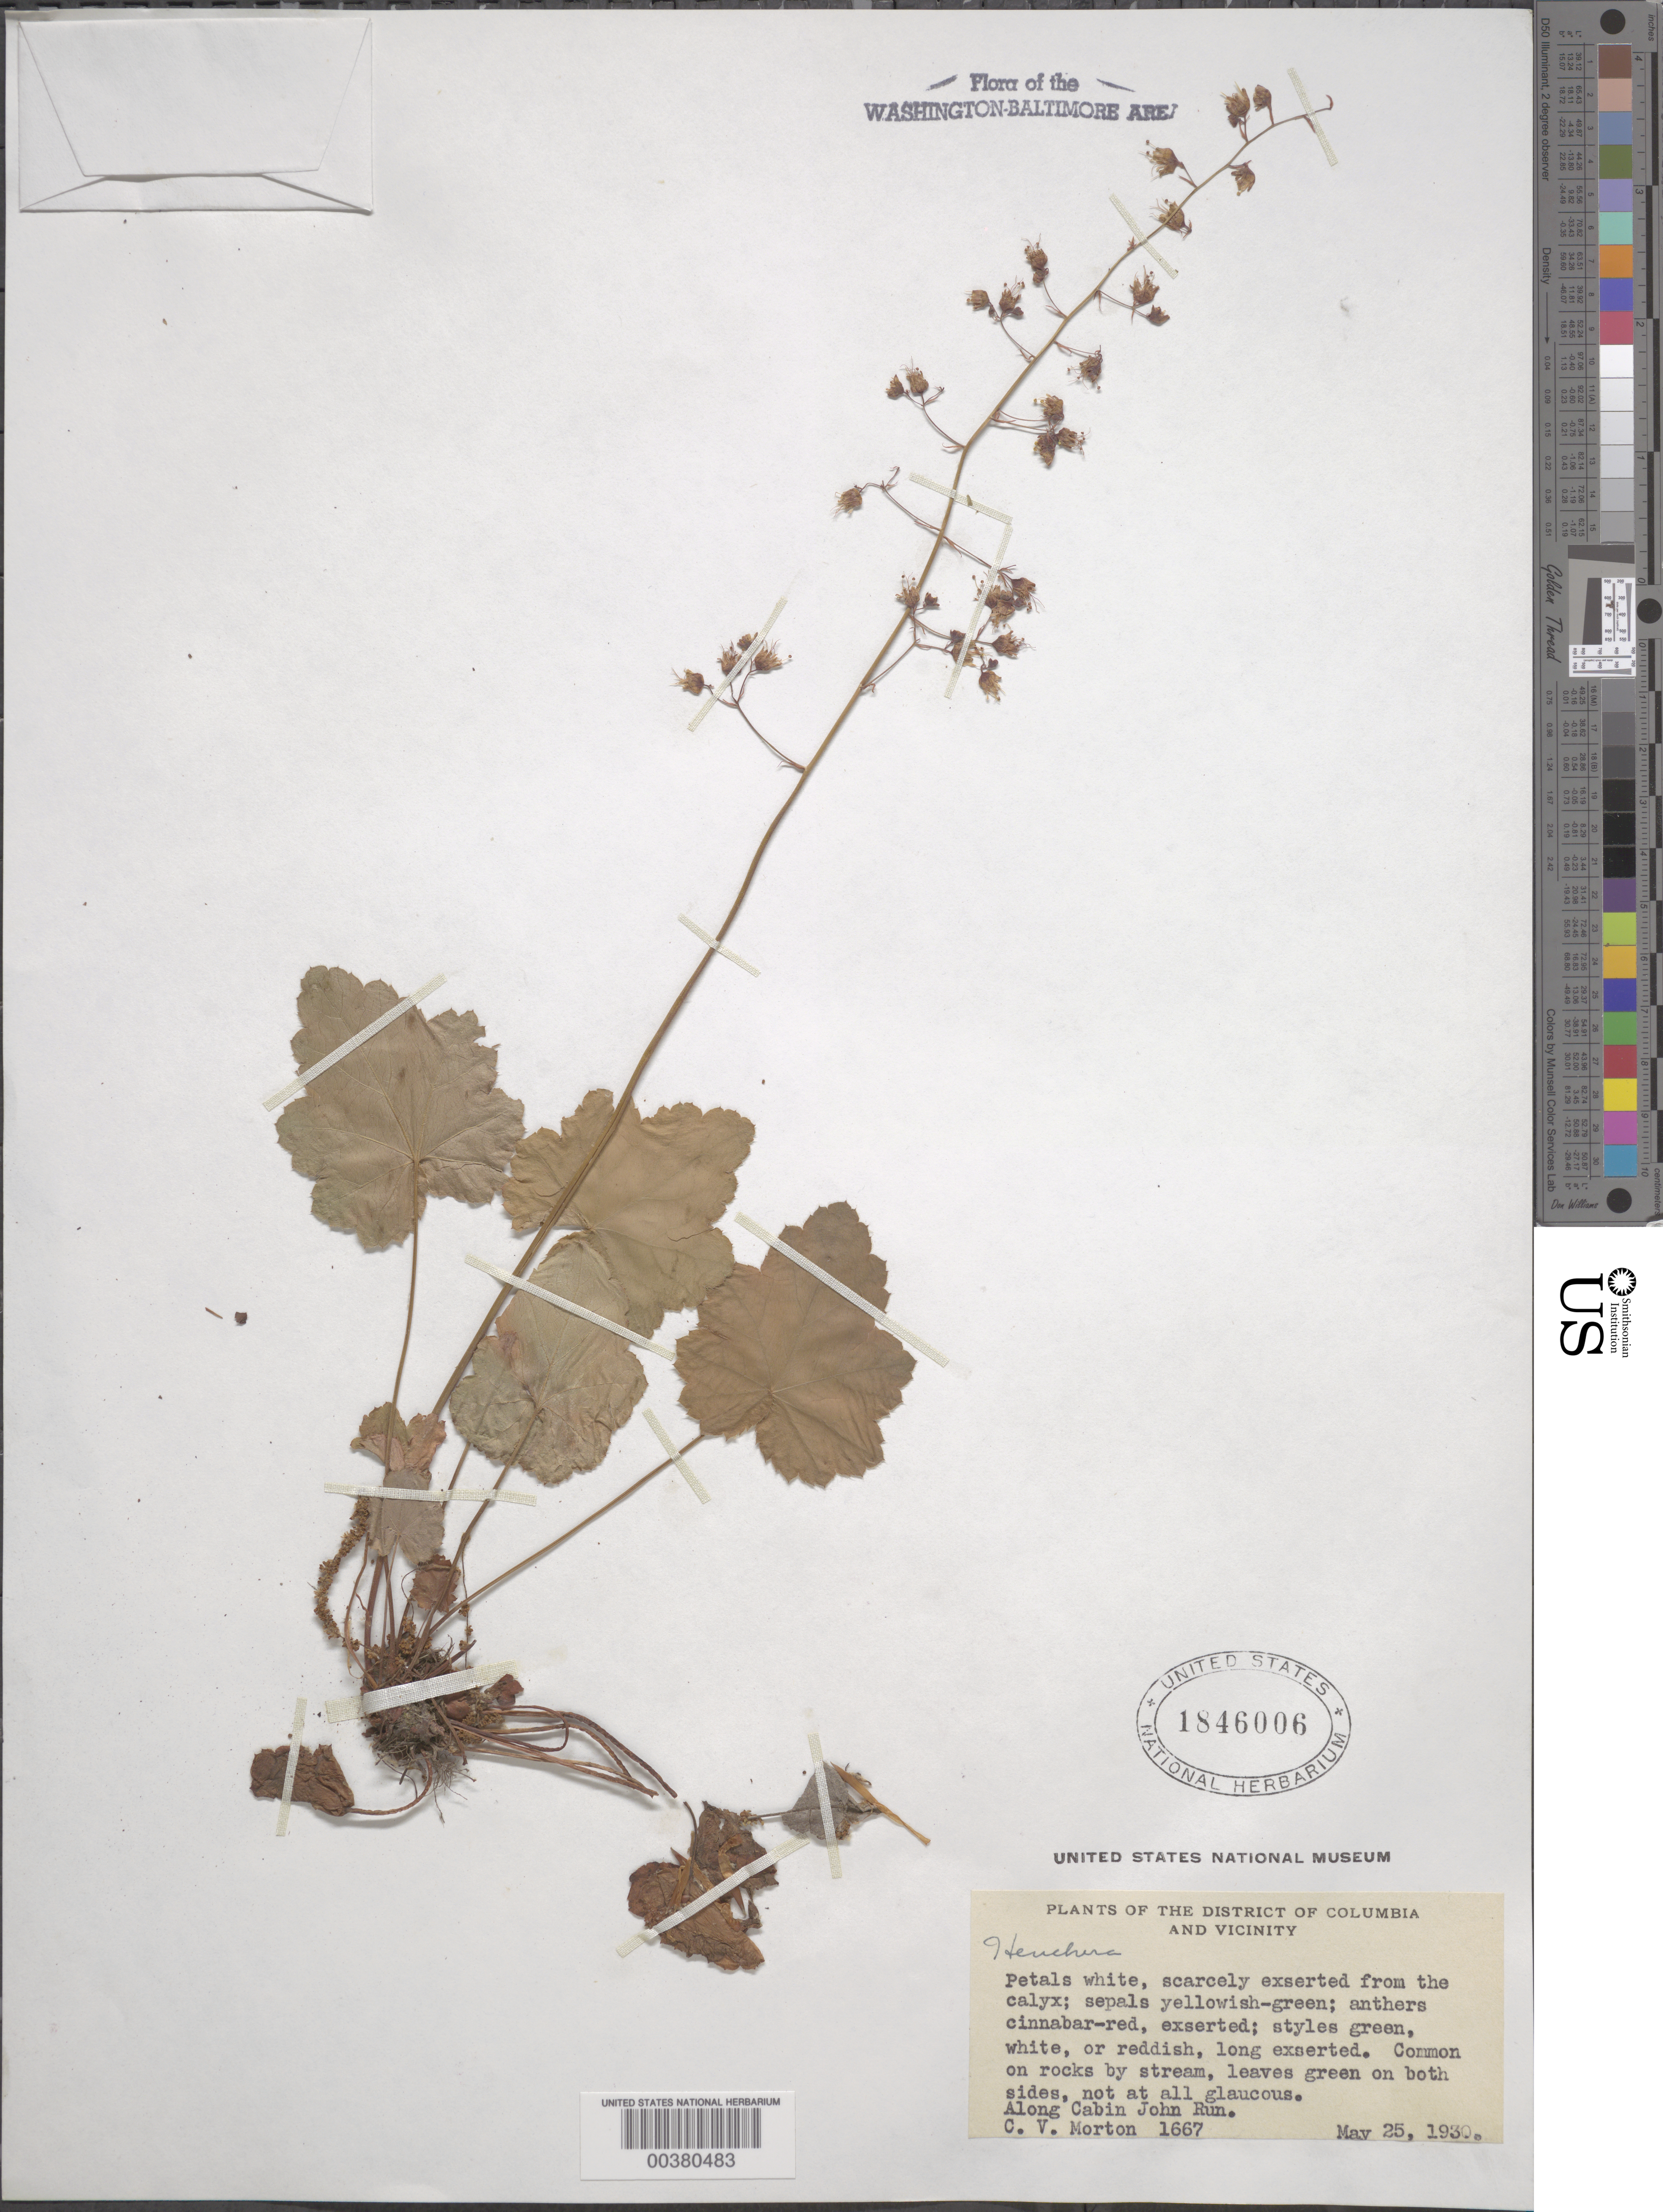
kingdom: Plantae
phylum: Tracheophyta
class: Magnoliopsida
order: Saxifragales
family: Saxifragaceae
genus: Heuchera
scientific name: Heuchera americana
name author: L.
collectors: C. V. Morton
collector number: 1667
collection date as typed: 25 May 1930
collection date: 1930-05-25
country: United States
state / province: Maryland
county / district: Montgomery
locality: Cabin John Run C. & O. Canal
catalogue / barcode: US 1846006